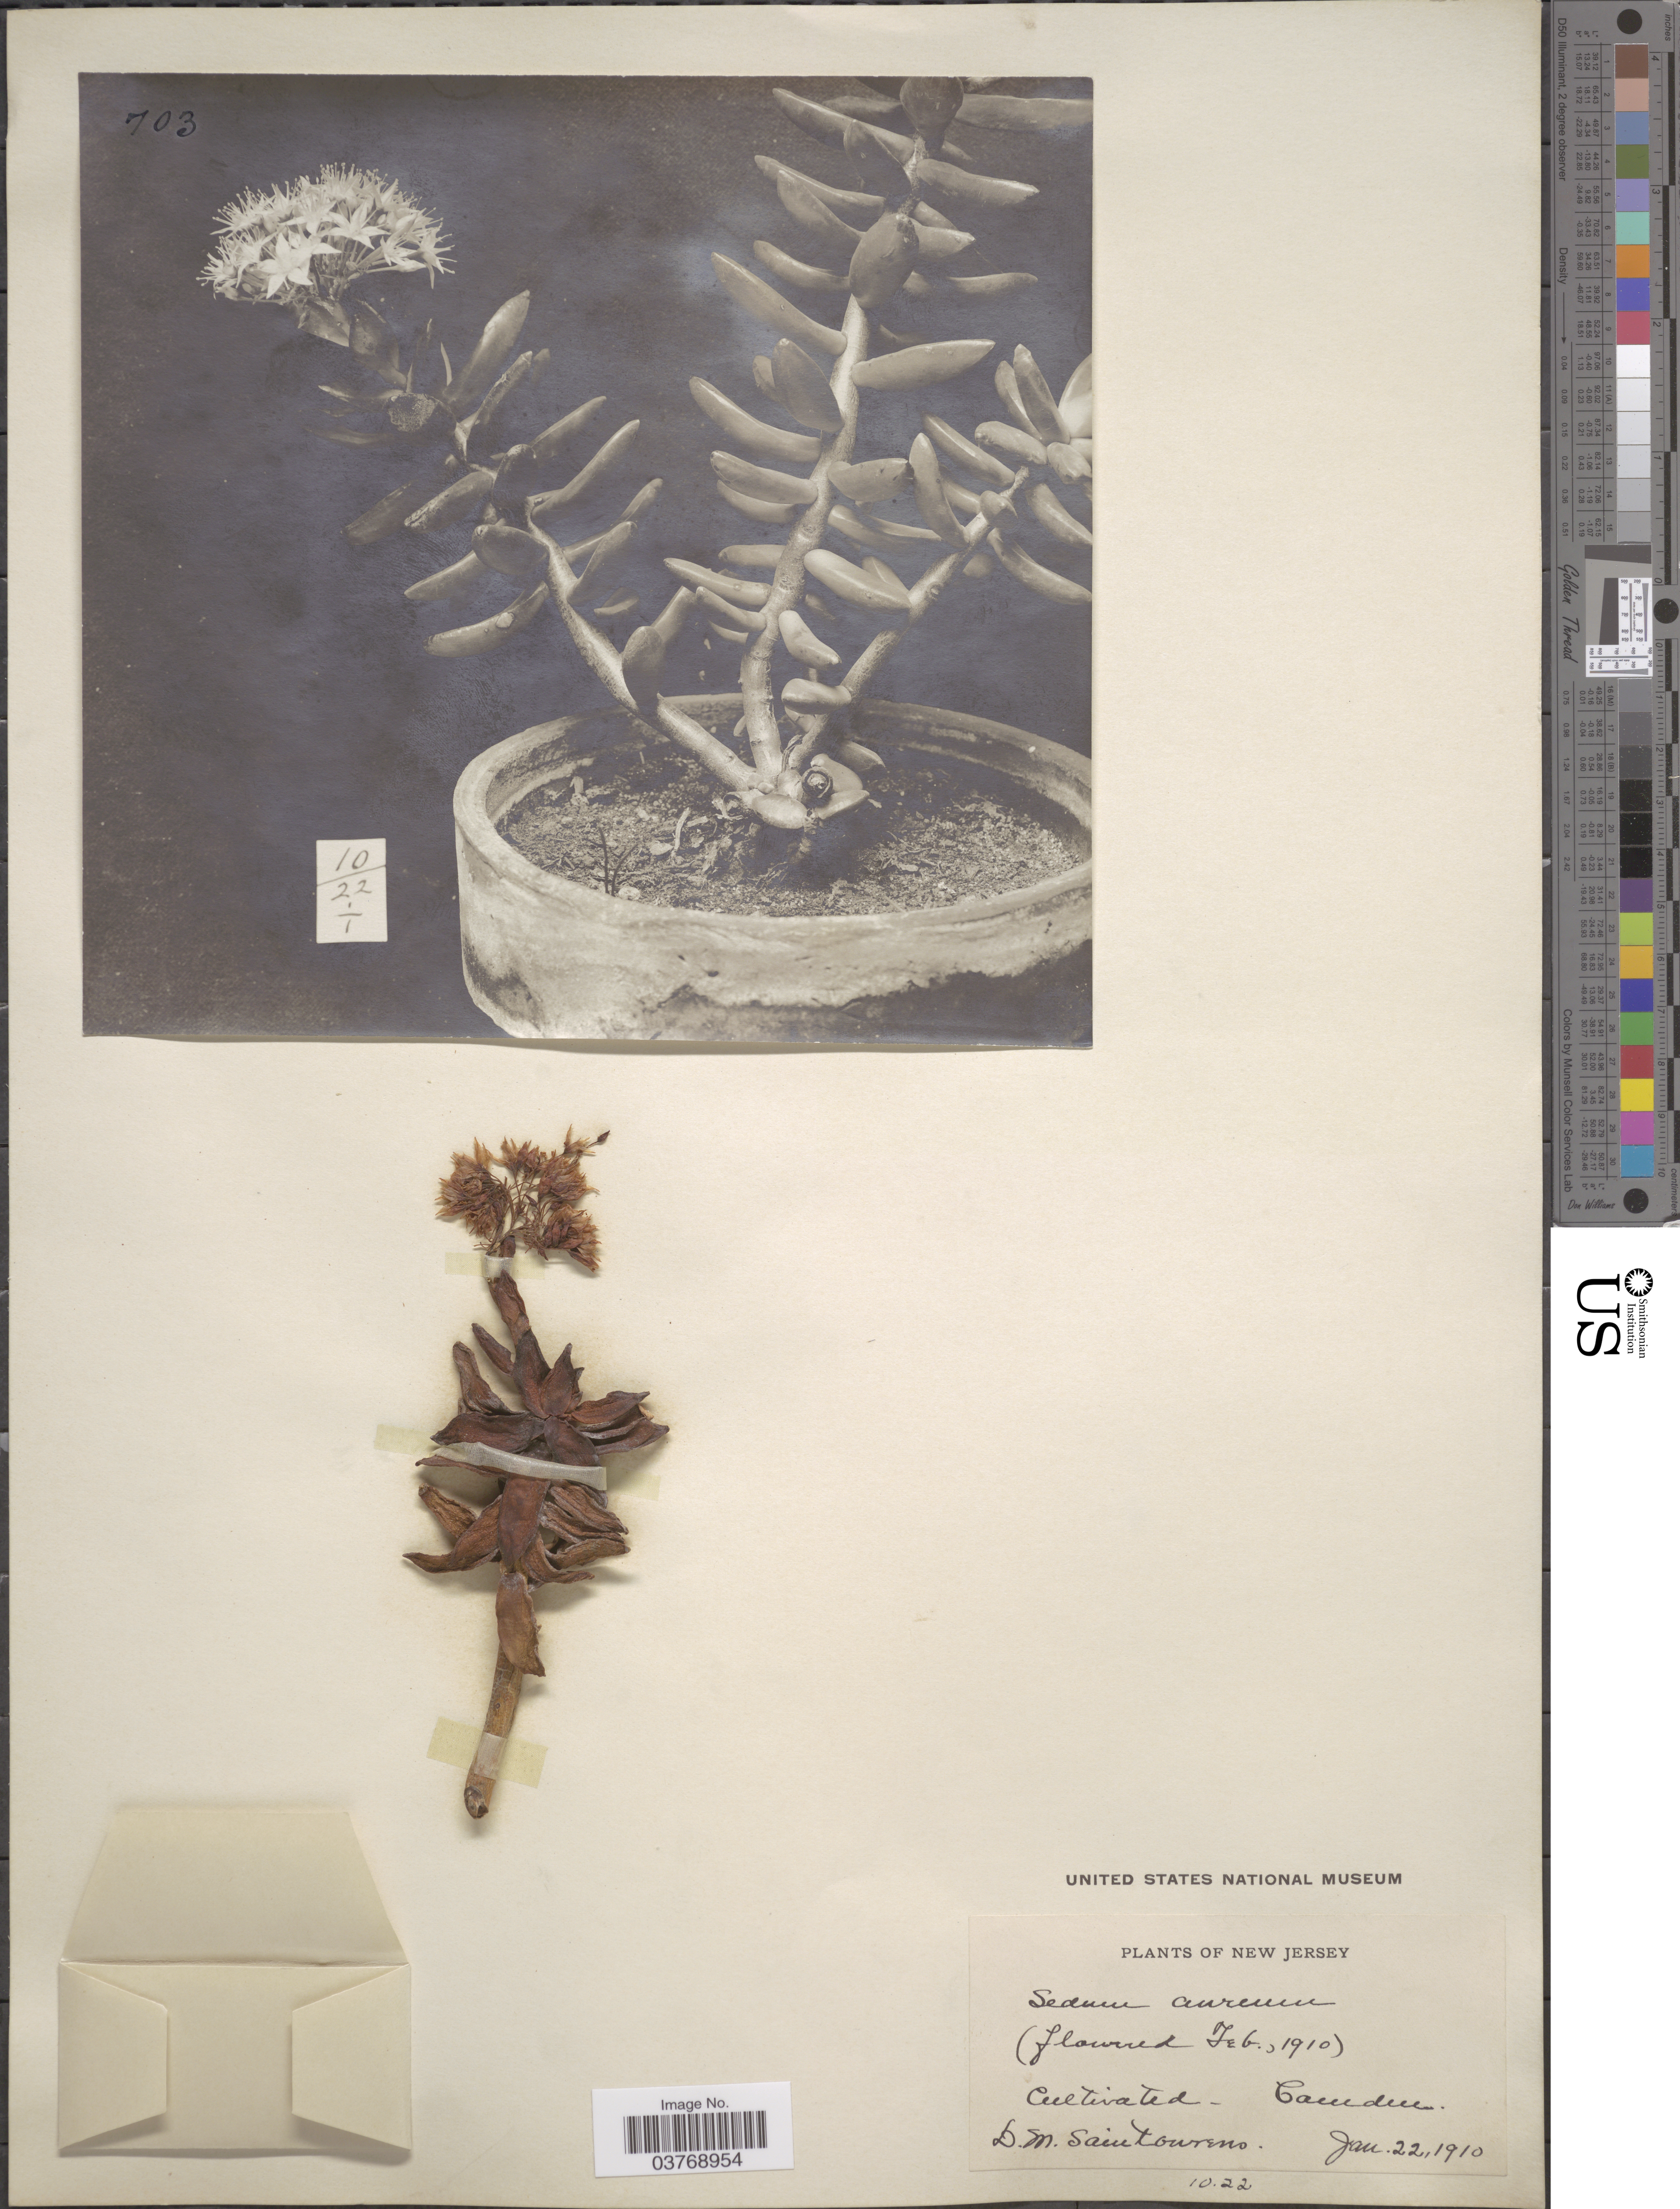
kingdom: Plantae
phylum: Tracheophyta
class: Magnoliopsida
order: Saxifragales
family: Crassulaceae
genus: Sedum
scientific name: Sedum aureum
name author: Wirtg. ex F.W. Schultz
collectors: D. Saintowrens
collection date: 1910-01-22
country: United States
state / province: New Jersey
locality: Camden.